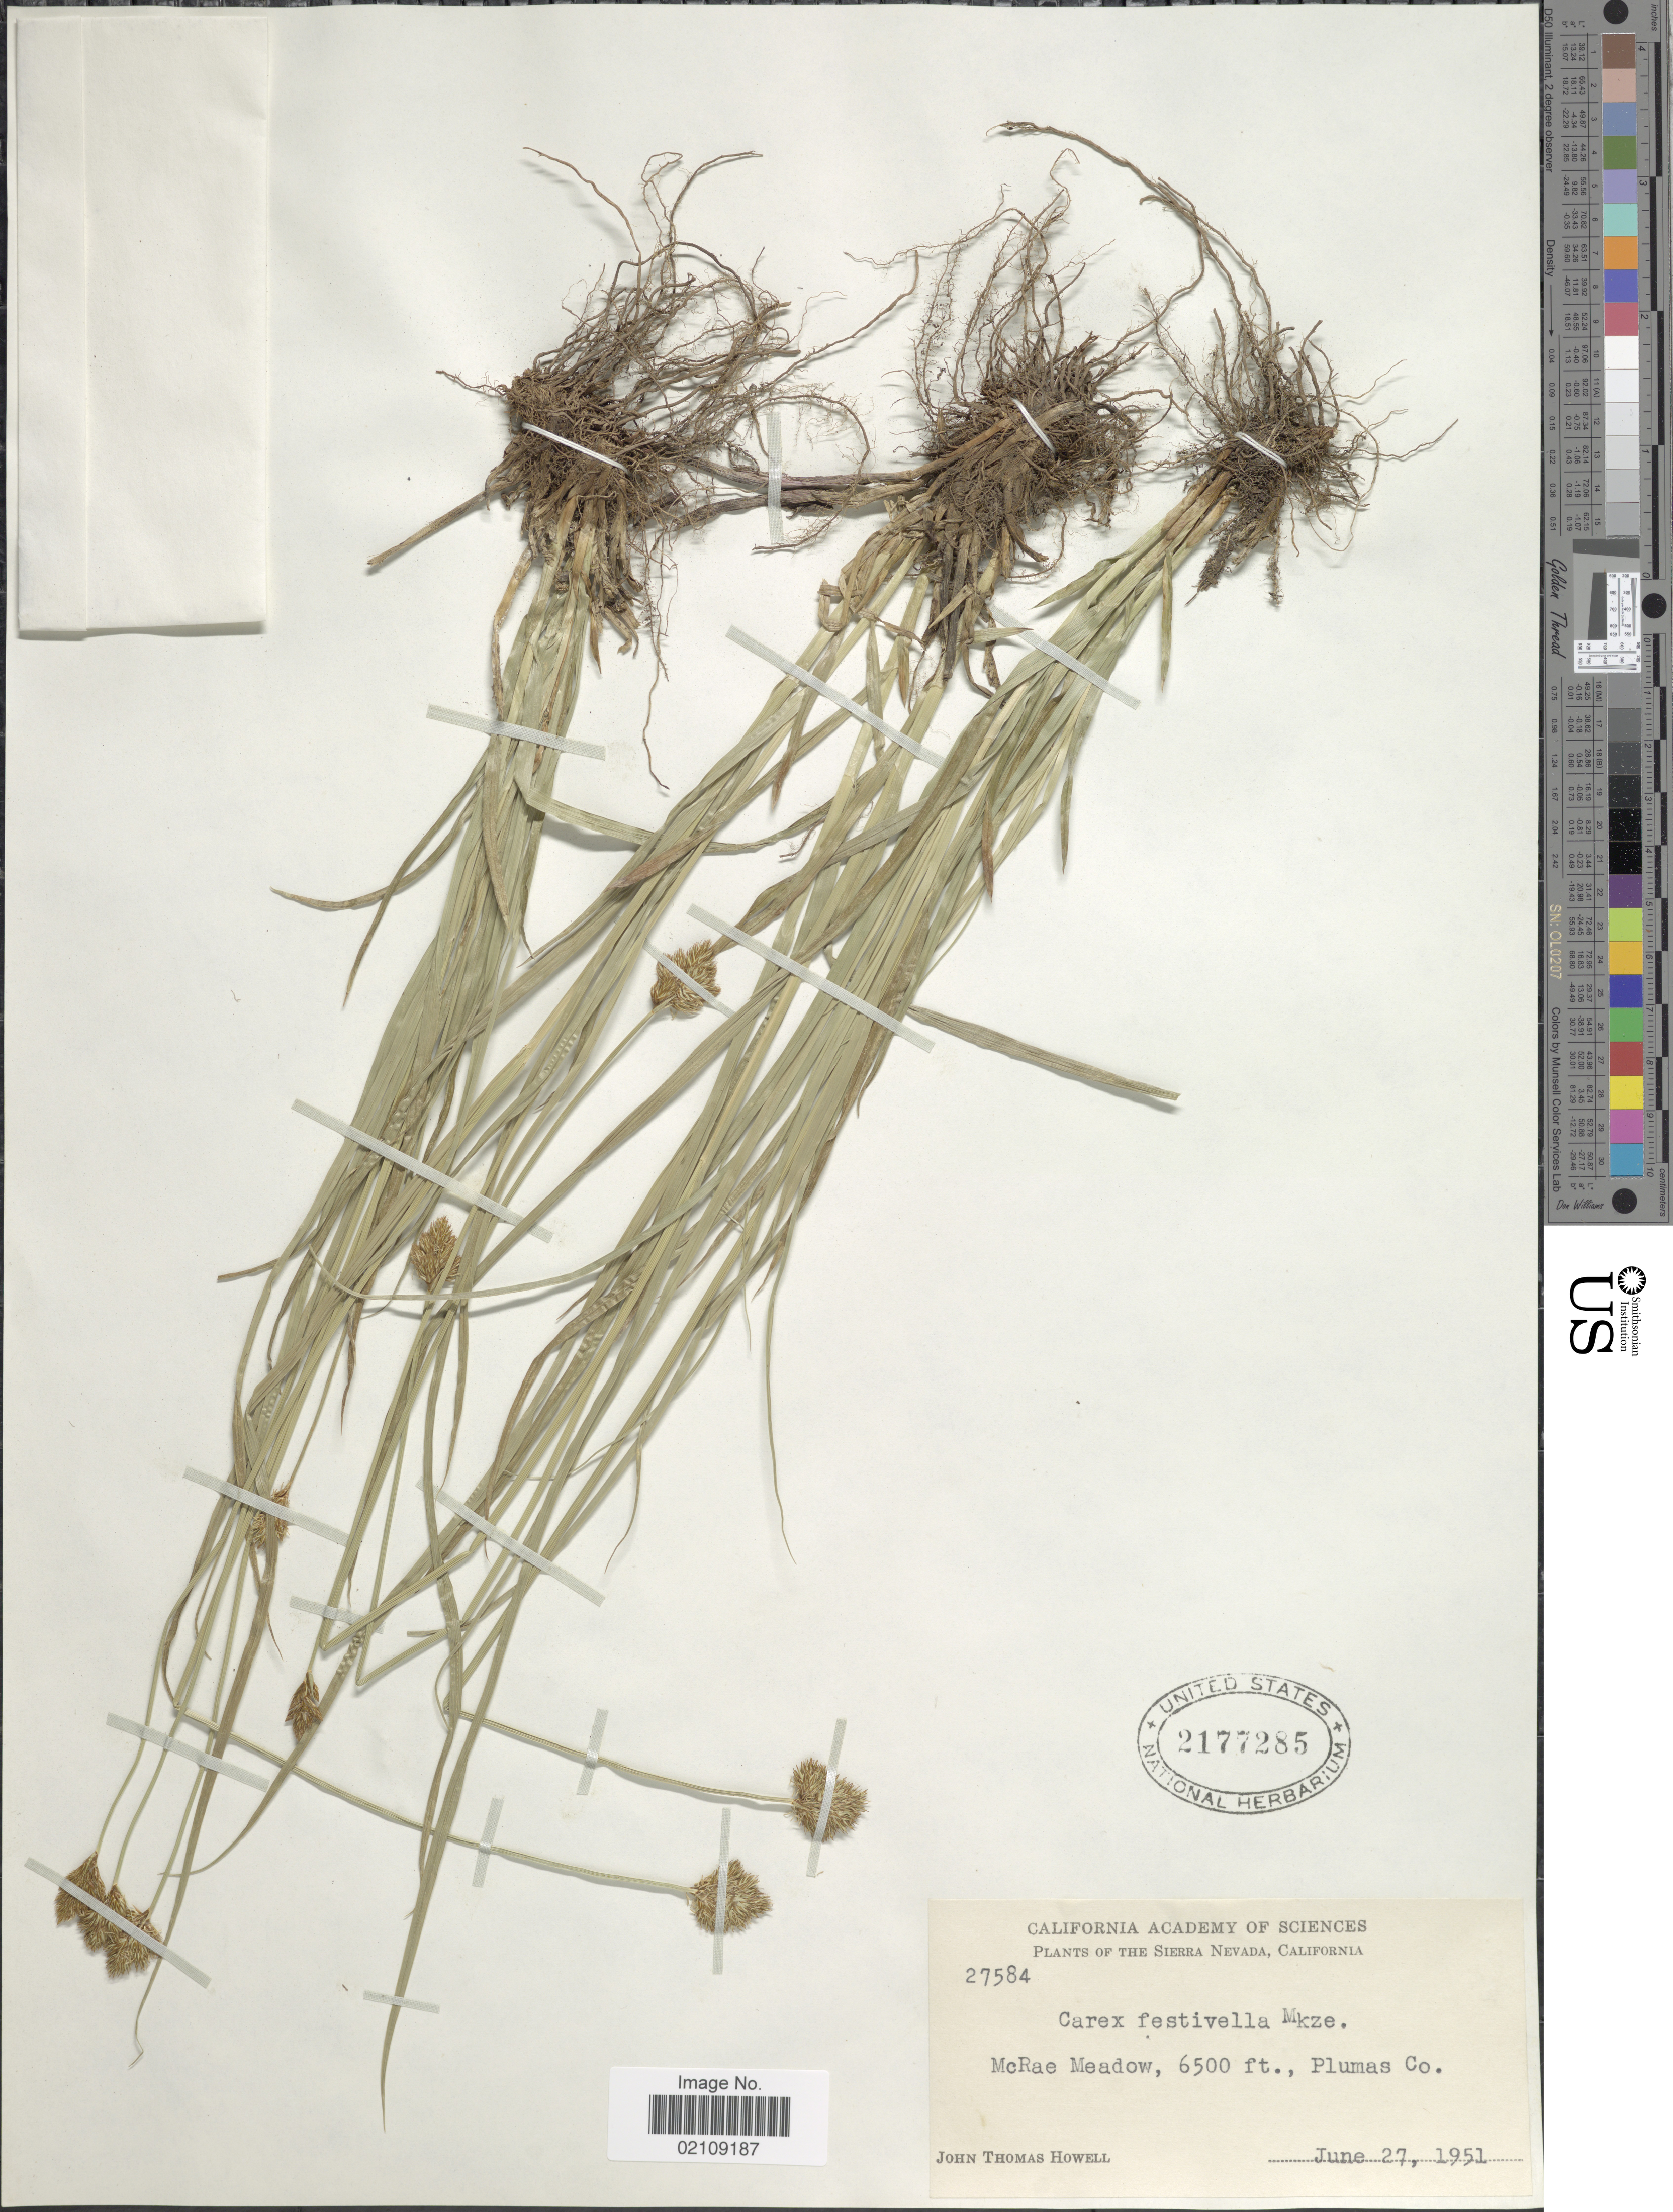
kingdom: Plantae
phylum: Tracheophyta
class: Liliopsida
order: Poales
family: Cyperaceae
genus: Carex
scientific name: Carex microptera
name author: Mack.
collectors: J. T. Howell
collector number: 27584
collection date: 1951-06-27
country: United States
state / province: California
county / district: Plumas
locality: Sierra Nevada. McRae Meadow, Plumas Co.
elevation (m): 1981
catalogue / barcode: US 2177285